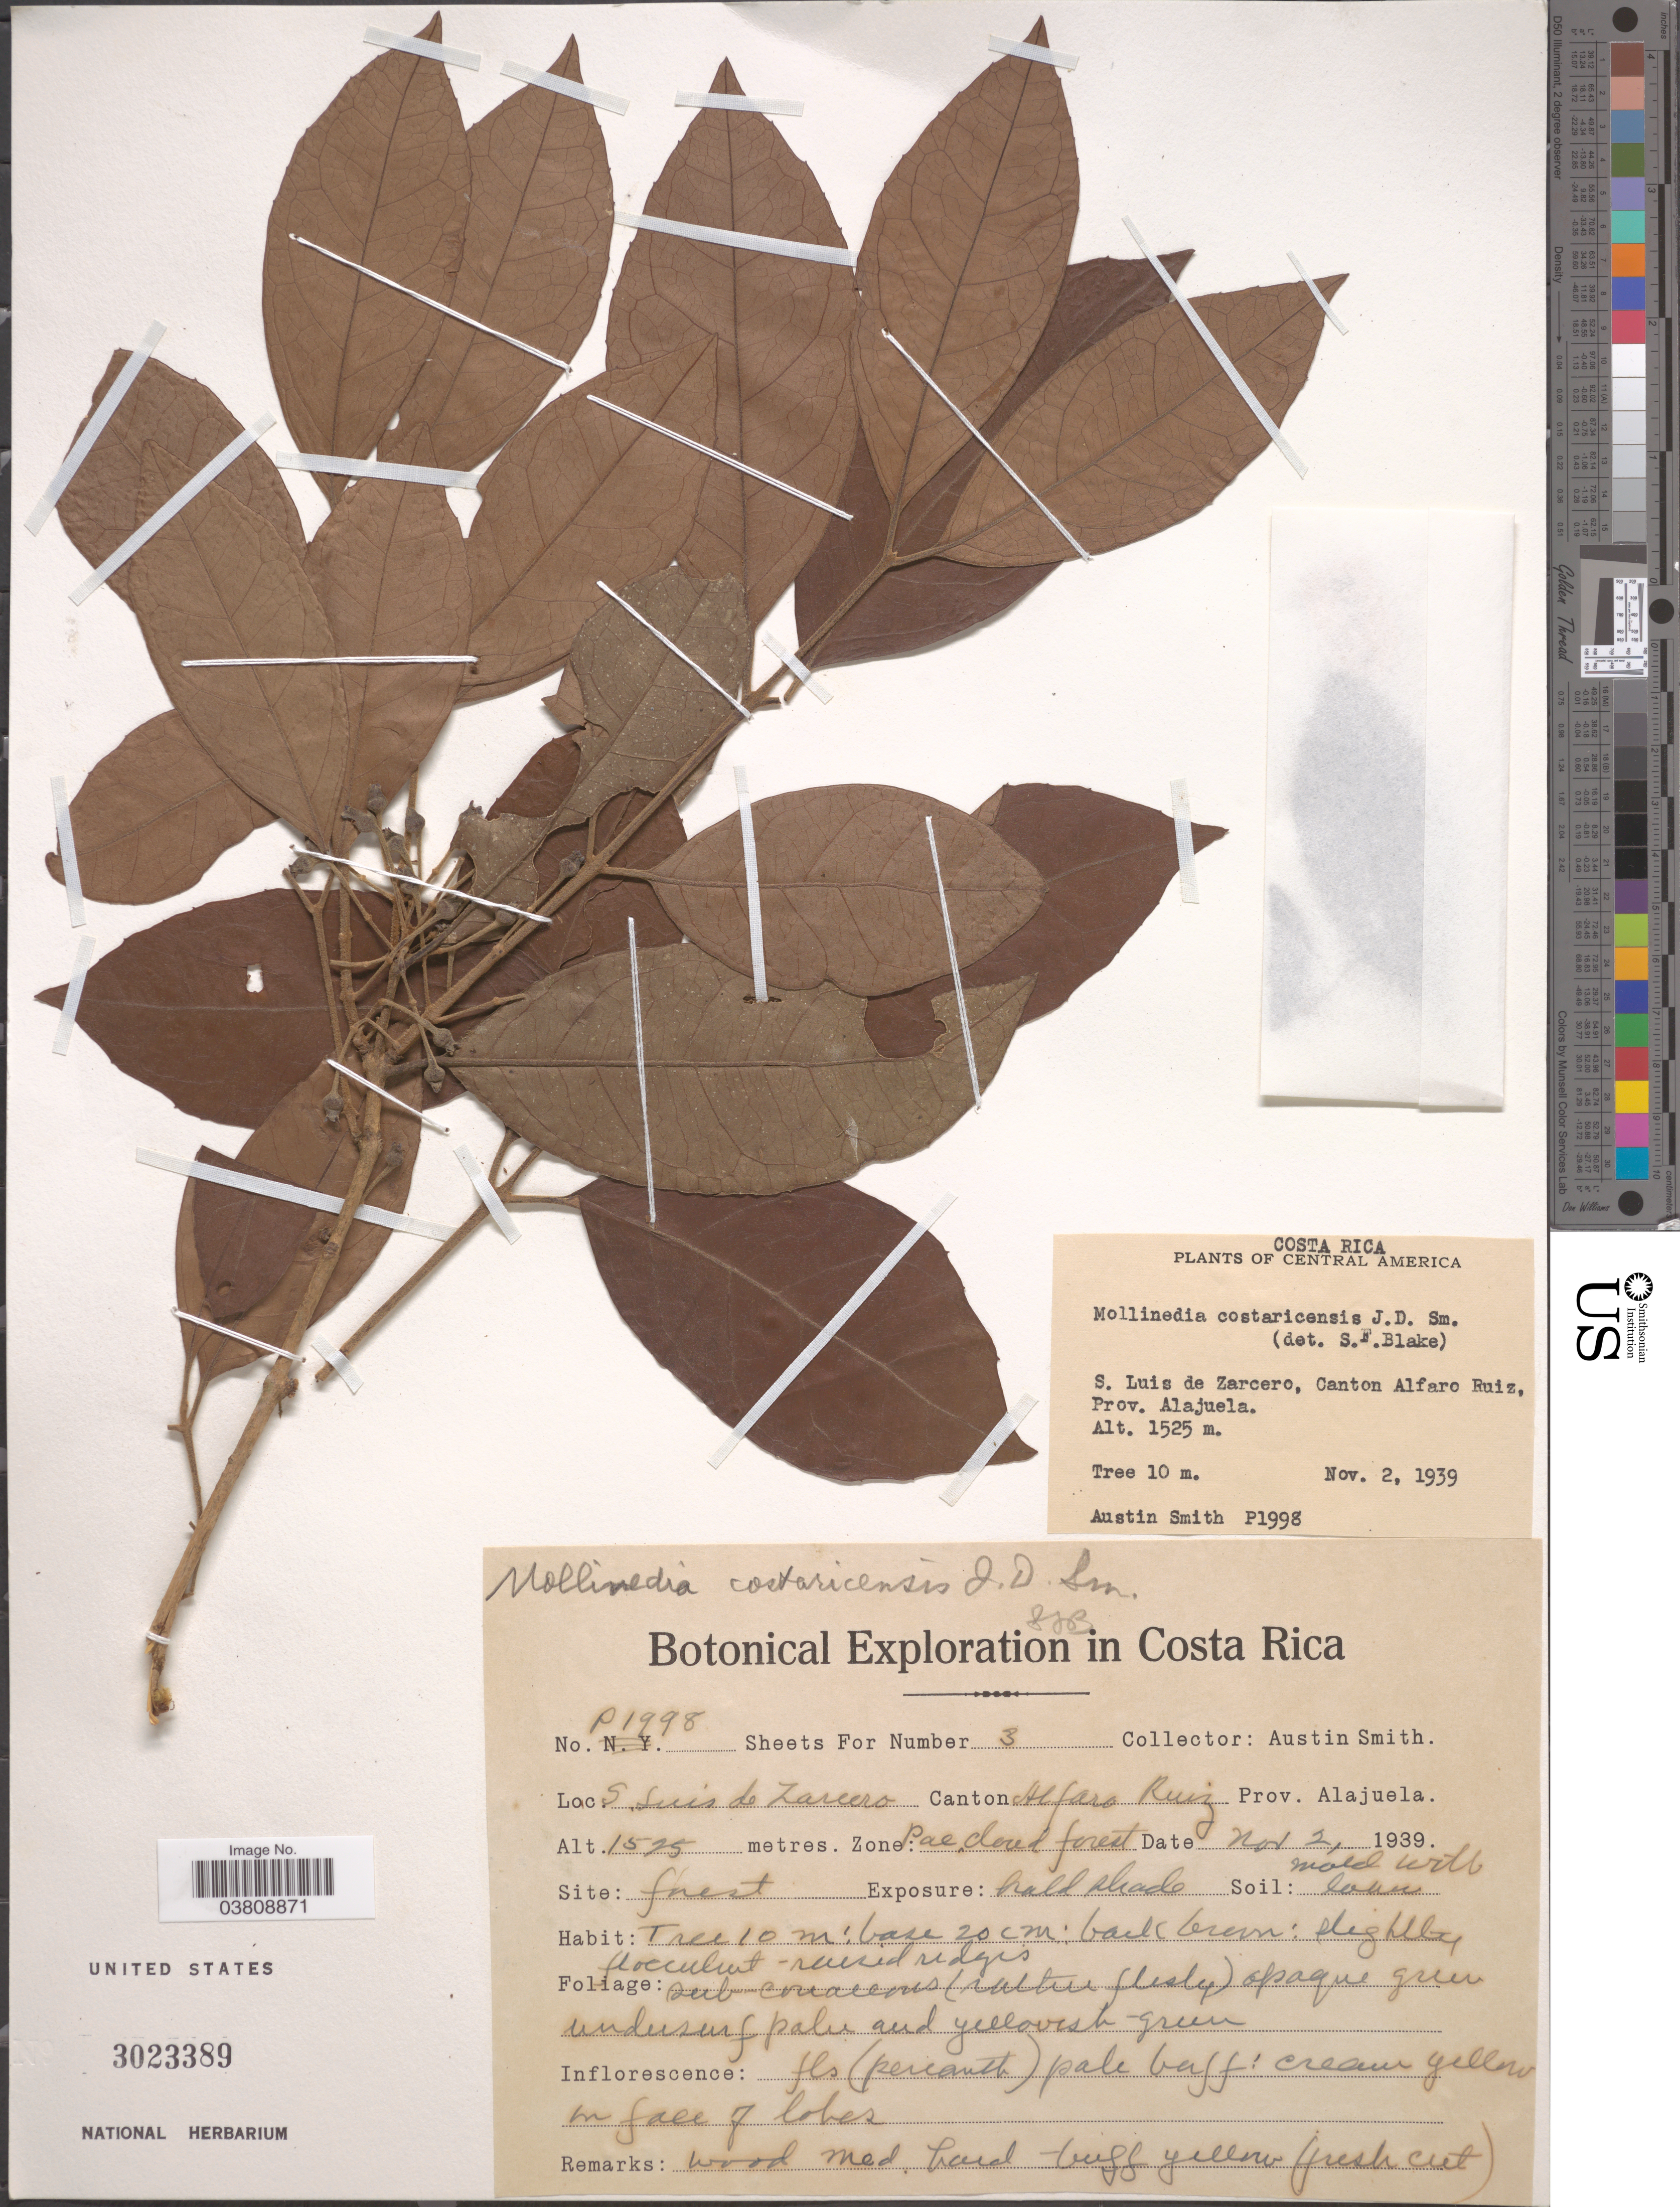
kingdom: Plantae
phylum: Tracheophyta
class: Magnoliopsida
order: Laurales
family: Monimiaceae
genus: Mollinedia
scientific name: Mollinedia costaricensis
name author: Donn. Sm.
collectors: Aust P. Smith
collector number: P1998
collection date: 1939-11-02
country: Costa Rica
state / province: Alajuela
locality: Pac. cloud forest, S. Luis de Zarcero, Alfaro Ruiz canton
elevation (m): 1525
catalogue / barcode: US 3023389